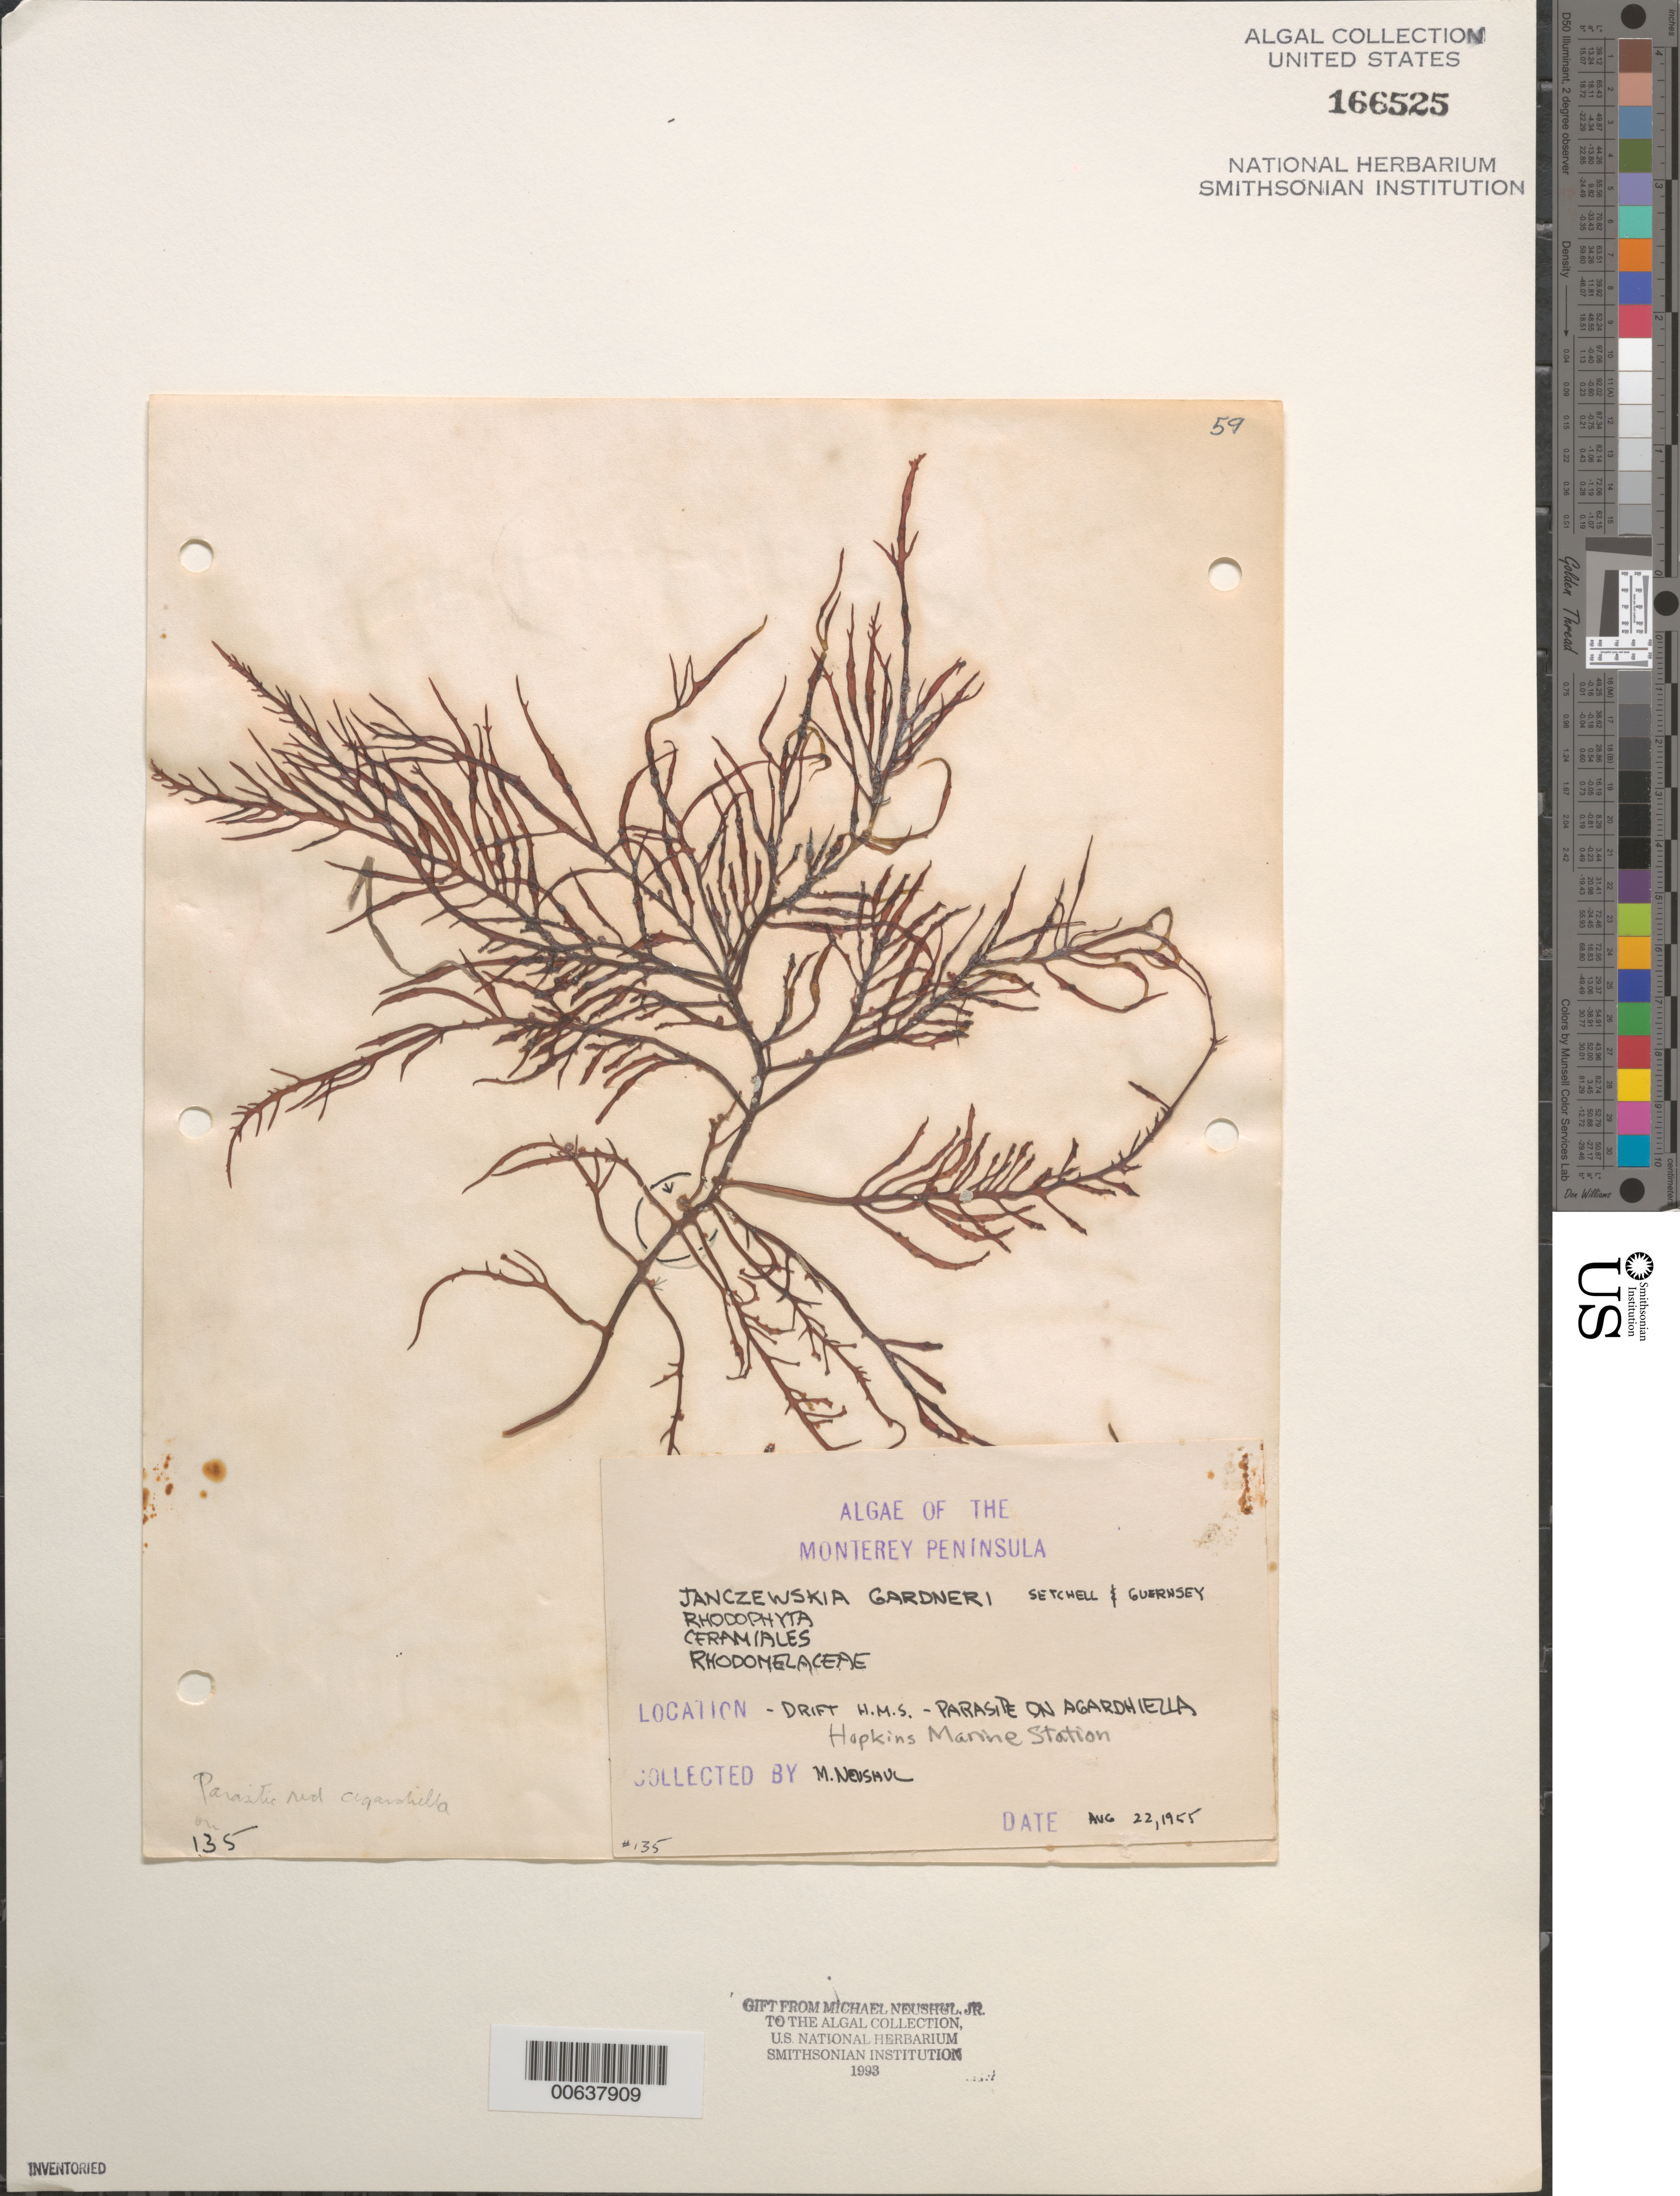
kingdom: Plantae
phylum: Rhodophyta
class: Florideophyceae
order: Ceramiales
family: Rhodomelaceae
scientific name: Heterojanczewskia gardneri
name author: (Setchell & Guernsey) K.W. Nam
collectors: M. Neushul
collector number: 135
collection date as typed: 22 Aug 1955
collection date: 1955-08-22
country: United States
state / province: California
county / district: Monterey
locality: Hopkins Marine Station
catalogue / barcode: US 166525